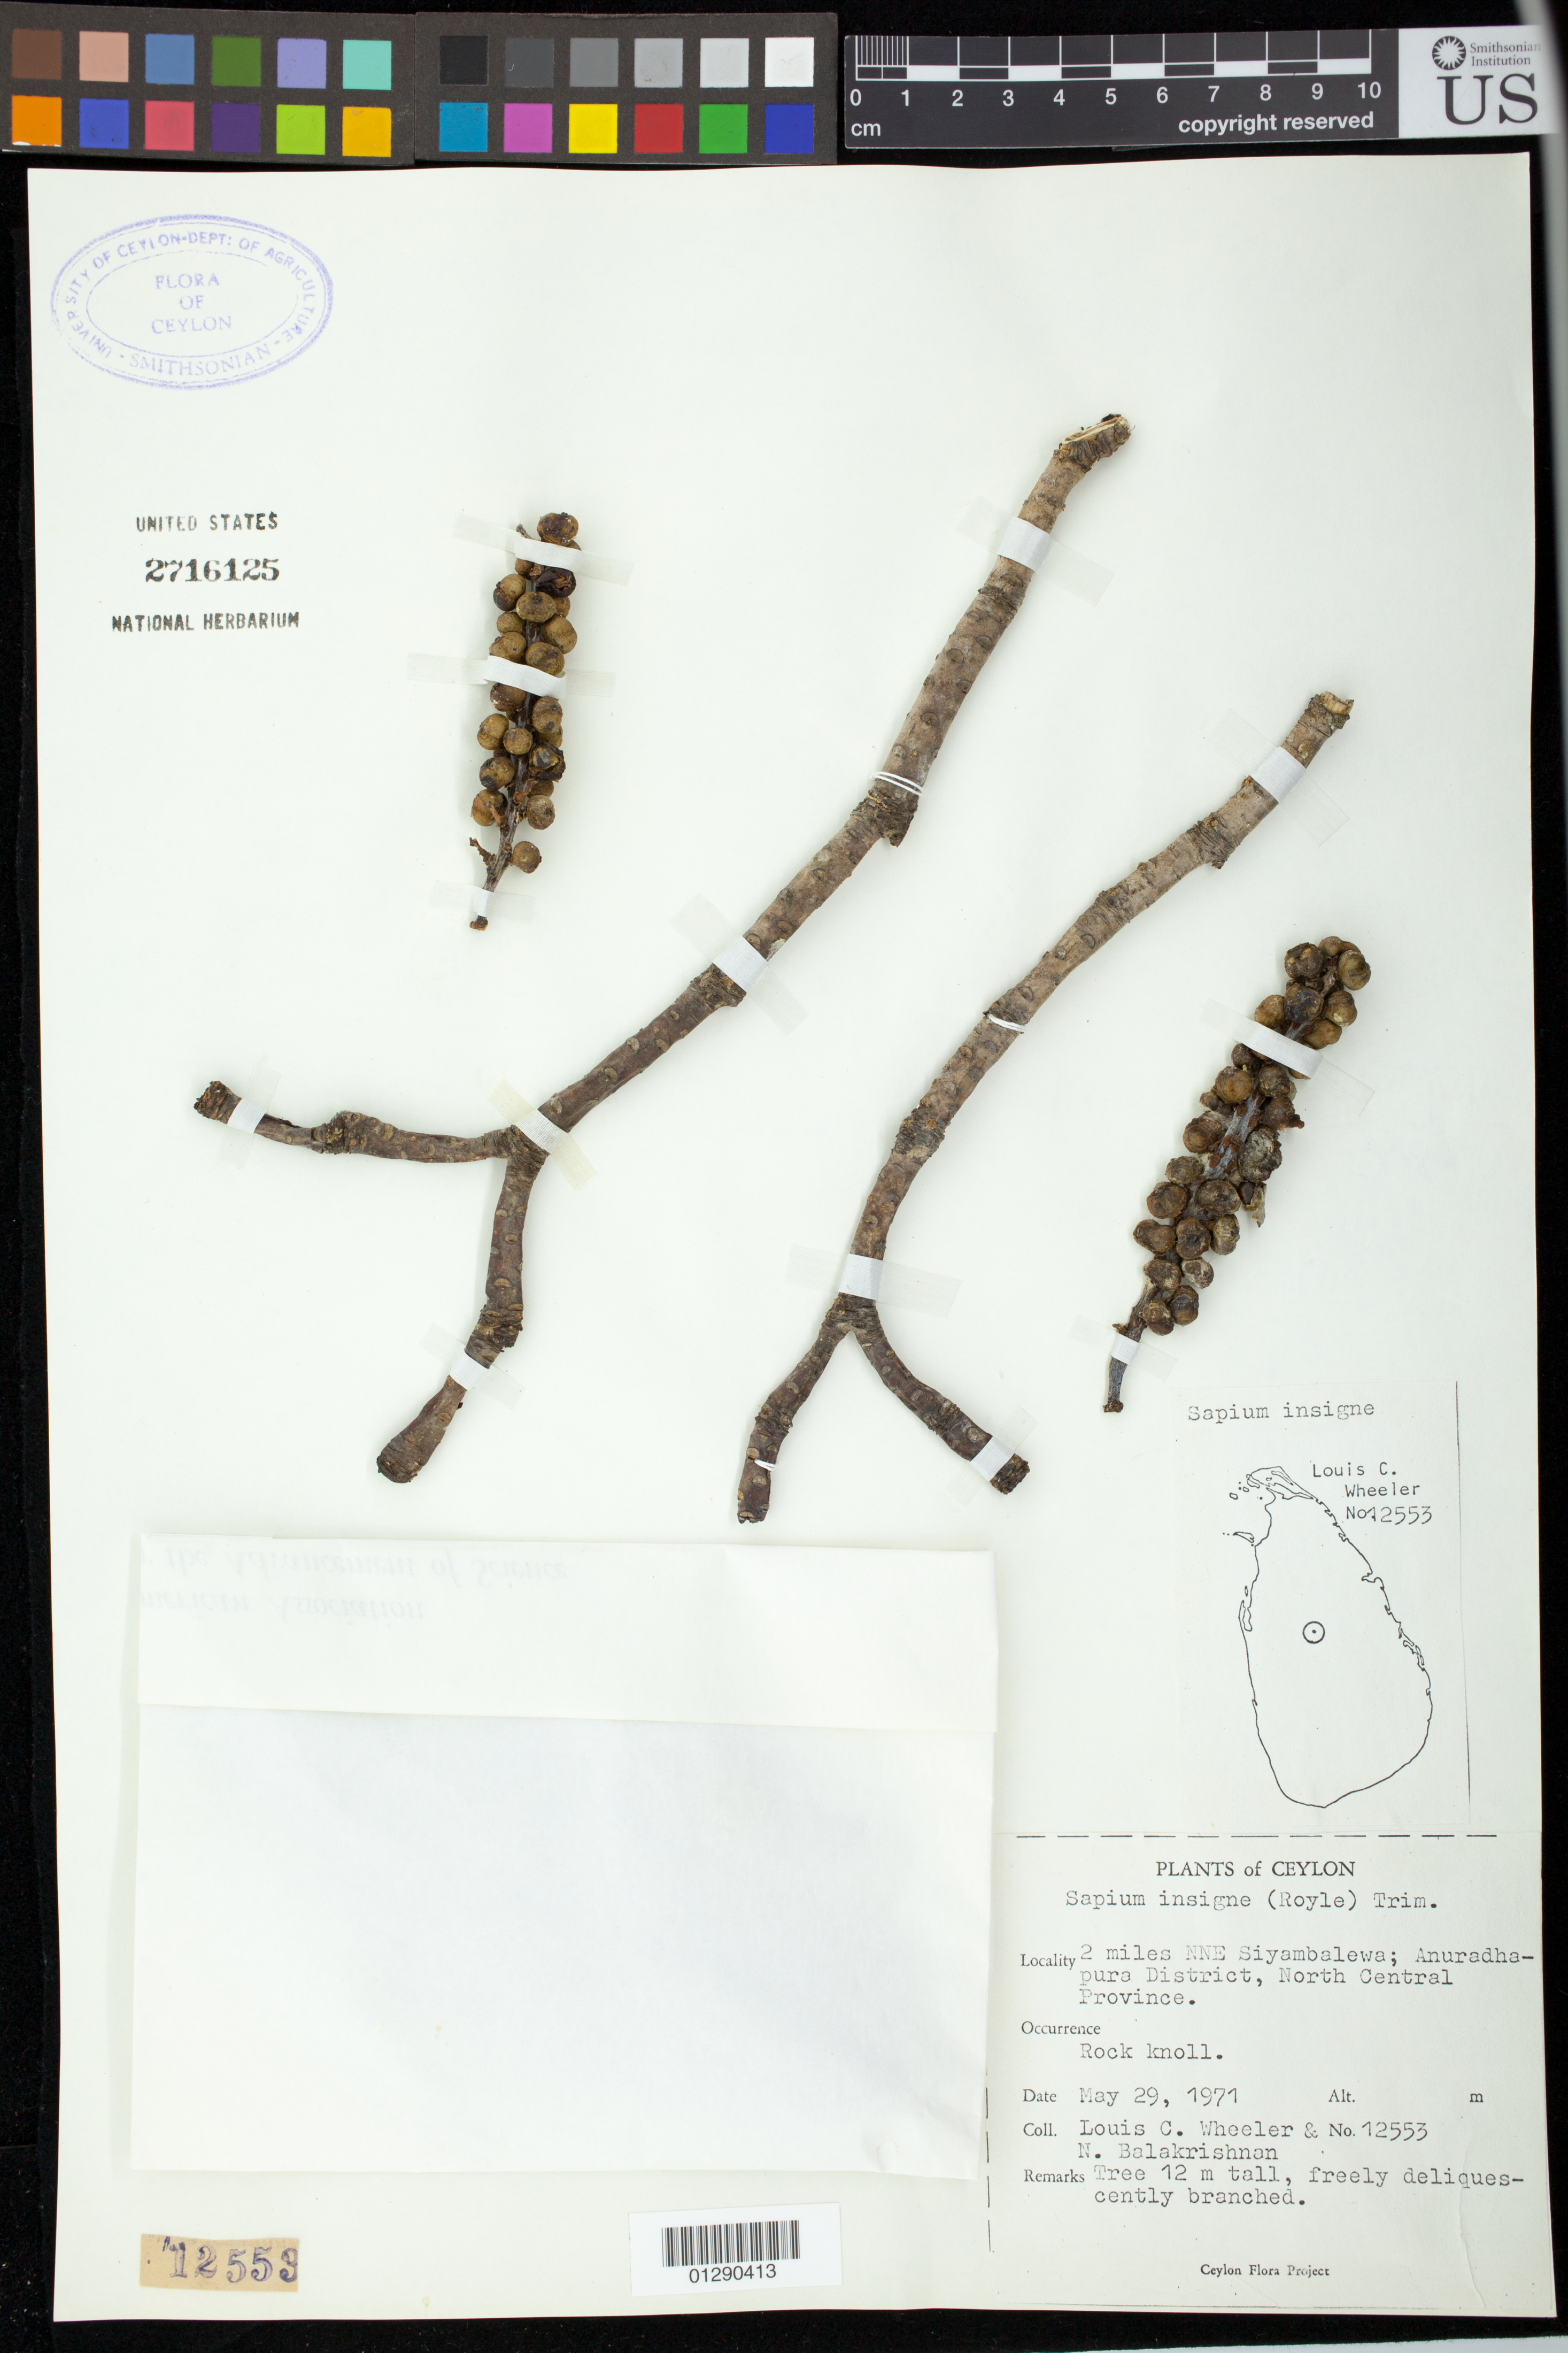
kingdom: Plantae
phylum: Tracheophyta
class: Magnoliopsida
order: Malpighiales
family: Euphorbiaceae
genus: Sapium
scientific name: Sapium insigne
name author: (Royle) Benth. & Hook. f.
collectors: L. C. Wheeler & N. Balakrishnan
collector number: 12553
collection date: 1971-05-29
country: Sri Lanka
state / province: Central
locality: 2 miles NNE Siyambalewa; Anuradhapura District, North Central Province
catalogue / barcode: US 2716125